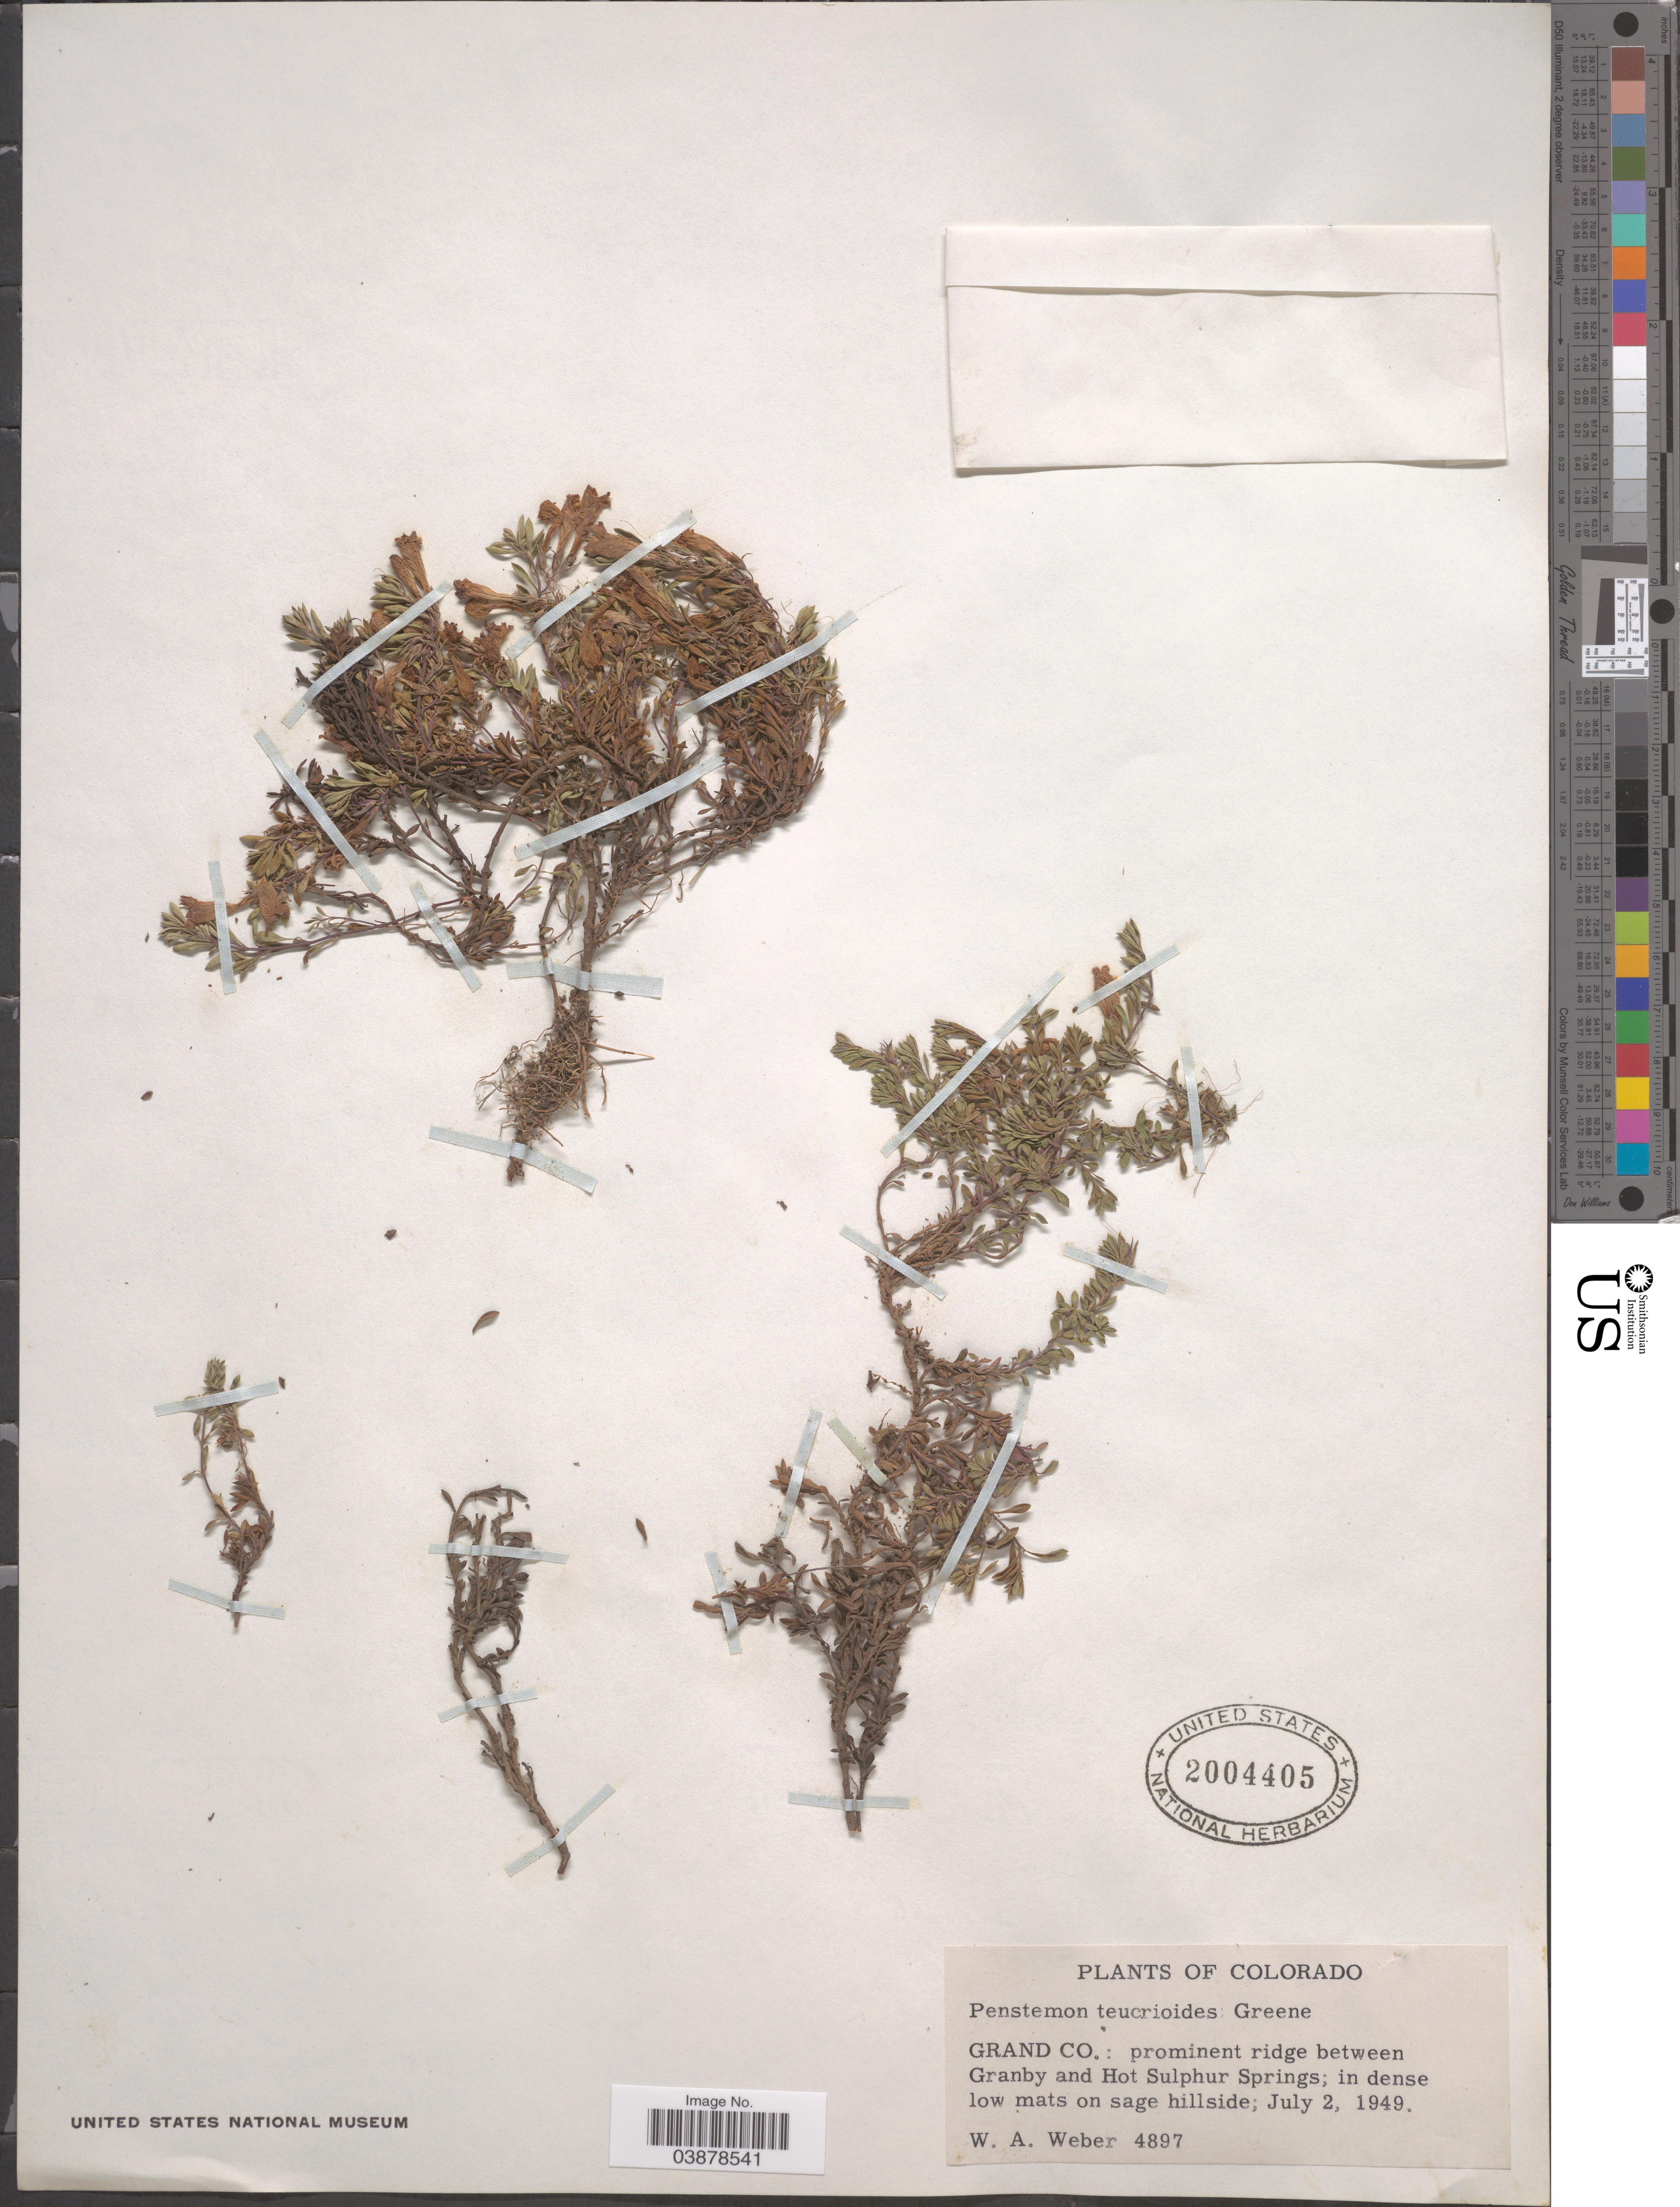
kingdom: Plantae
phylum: Tracheophyta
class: Magnoliopsida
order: Lamiales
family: Plantaginaceae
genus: Penstemon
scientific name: Penstemon teucrioides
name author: Greene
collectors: W. A. Weber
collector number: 4897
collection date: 1949-07-02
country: United States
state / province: Colorado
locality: Grand Co.: prominent ridge between Granby and Hot Sulphur Springs; on sage hillside.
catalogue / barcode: US 2004405